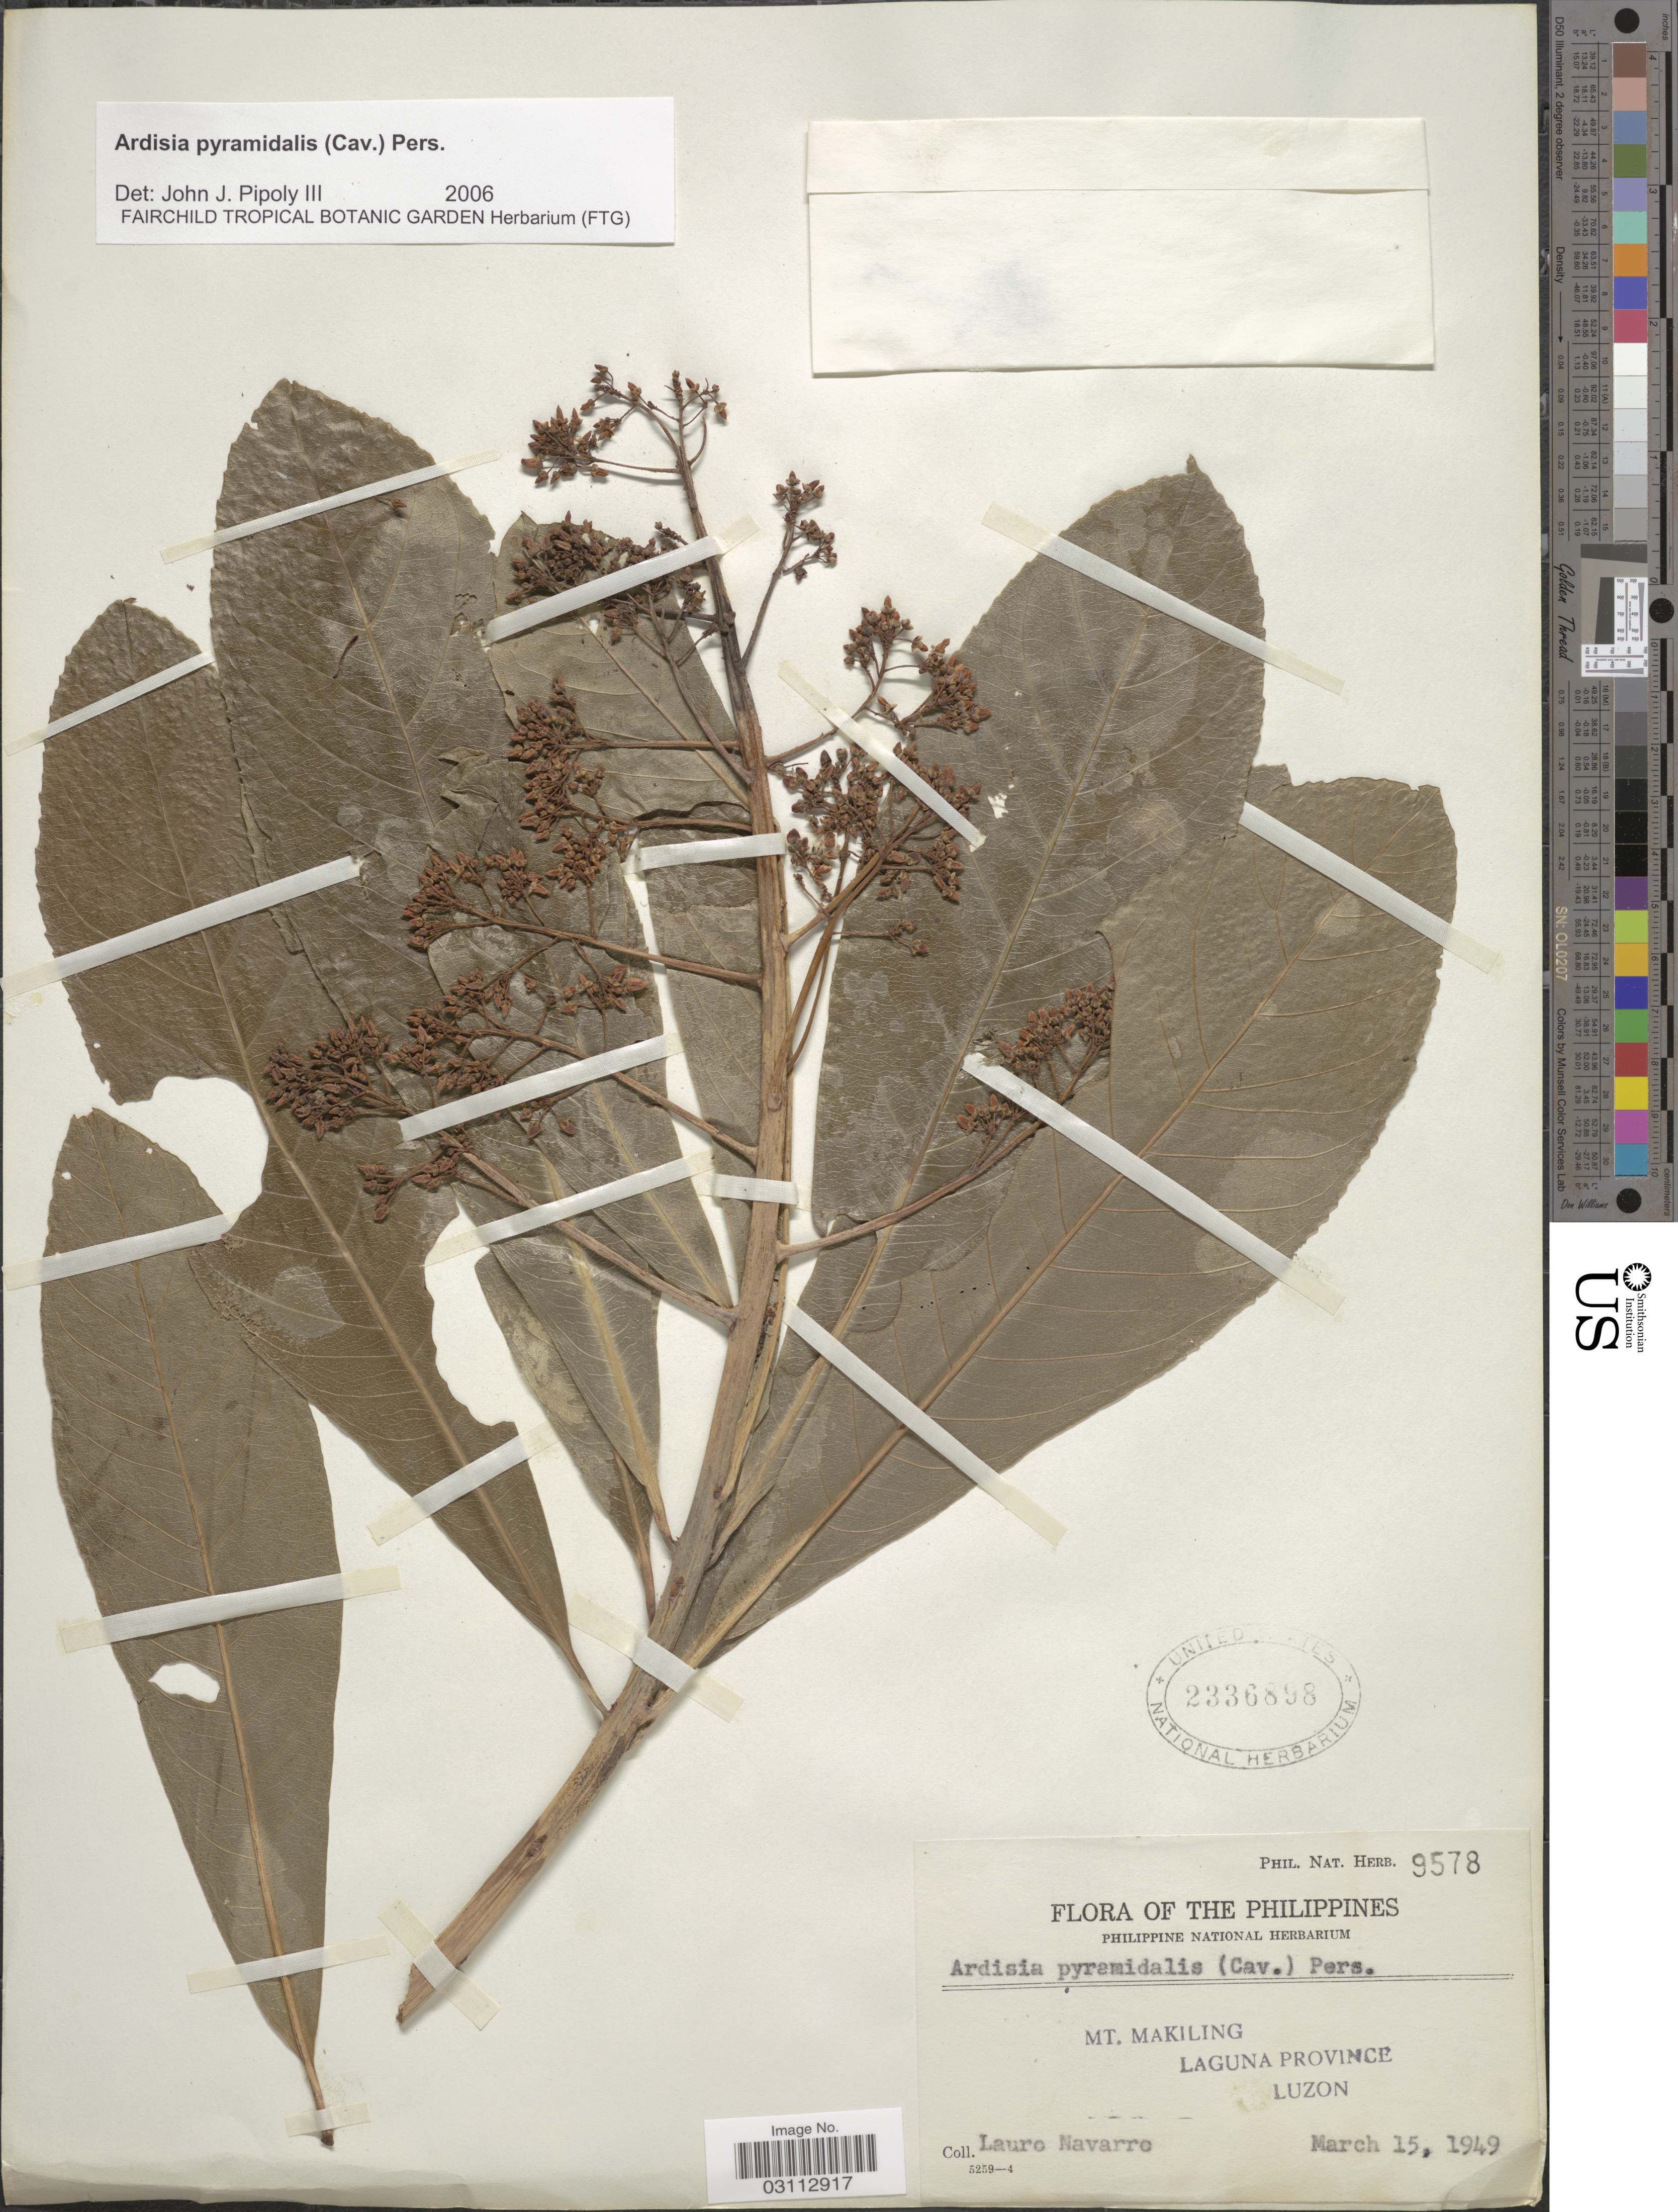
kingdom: Plantae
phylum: Tracheophyta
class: Magnoliopsida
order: Ericales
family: Primulaceae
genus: Ardisia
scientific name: Ardisia pyramidalis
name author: (Cav.) Pers.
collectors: L. Navarro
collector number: Phil. Nat. Herb. 9578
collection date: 1949-03-15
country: Philippines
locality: Mt. Makiling. Laguna Province. Luzon.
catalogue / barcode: US 2336898